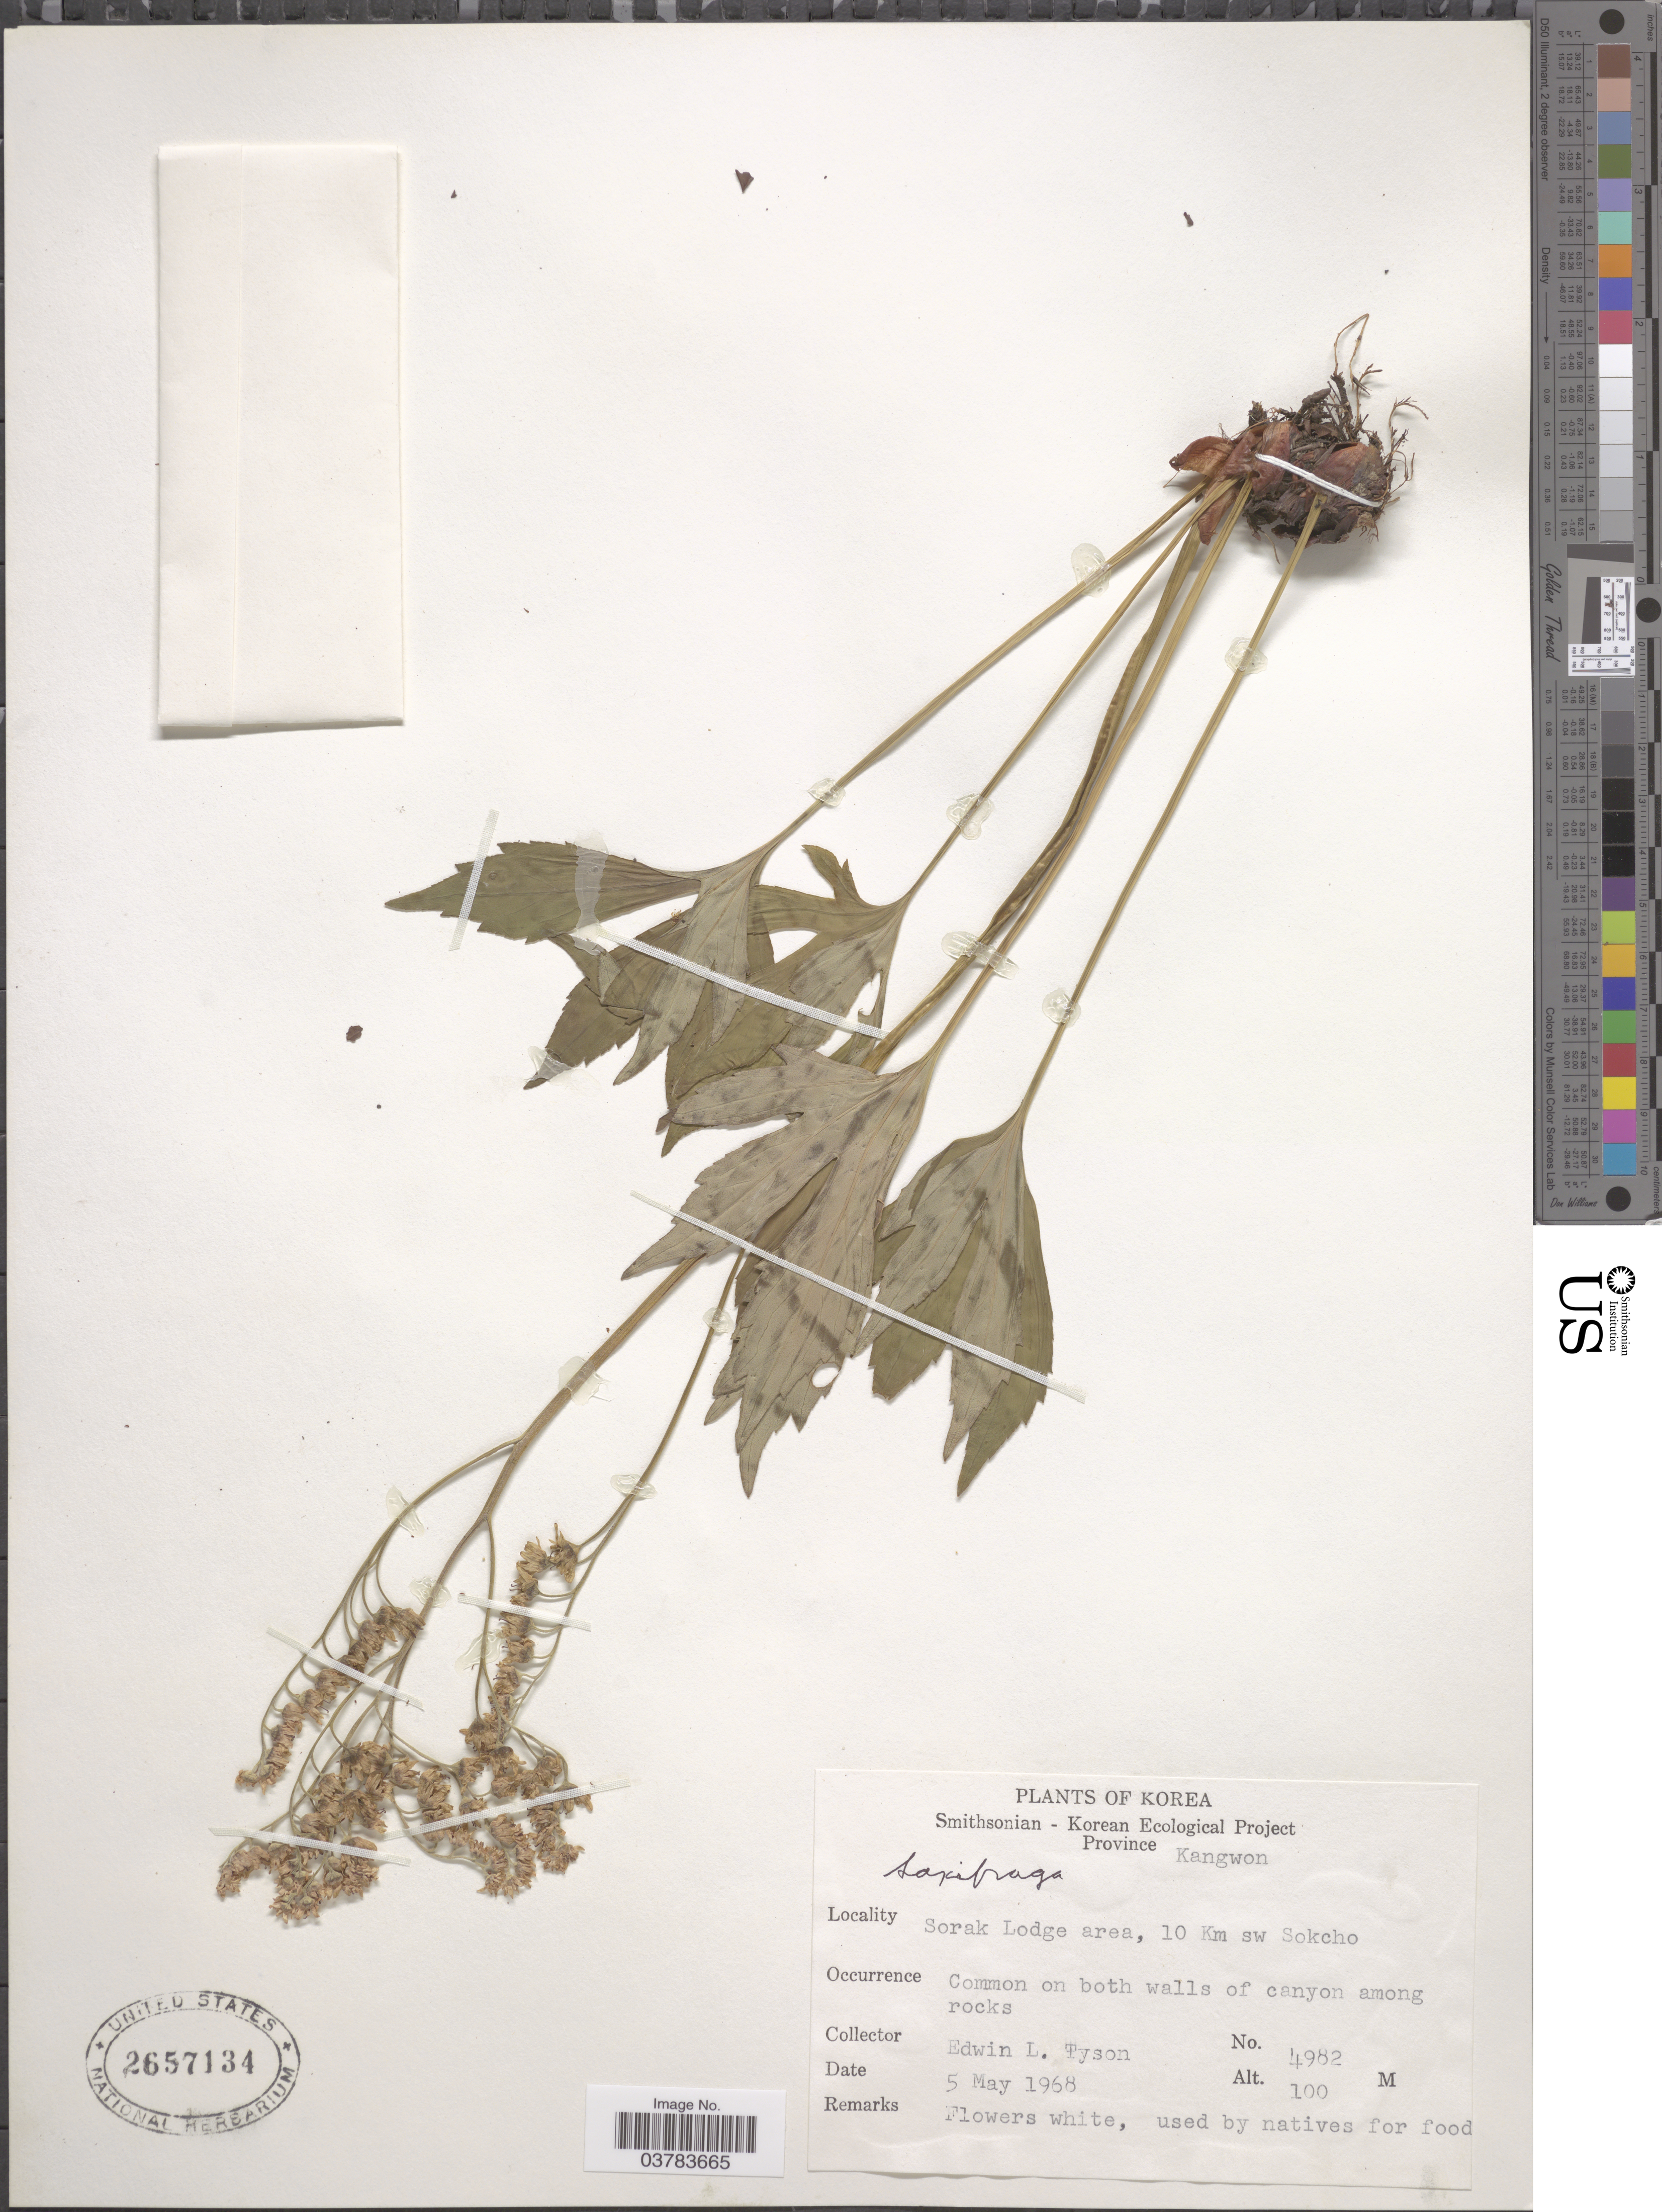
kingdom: Plantae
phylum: Tracheophyta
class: Magnoliopsida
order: Saxifragales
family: Saxifragaceae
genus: Saxifraga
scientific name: Saxifraga sp.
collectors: E. L. Tyson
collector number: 4982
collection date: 1968-05-05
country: North Korea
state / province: Kangwon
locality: Korea. Sorak Lodge area, 10 Km sw Sokcho. Common on both walls of canyon among rocks.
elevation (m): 100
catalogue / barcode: US 2657134